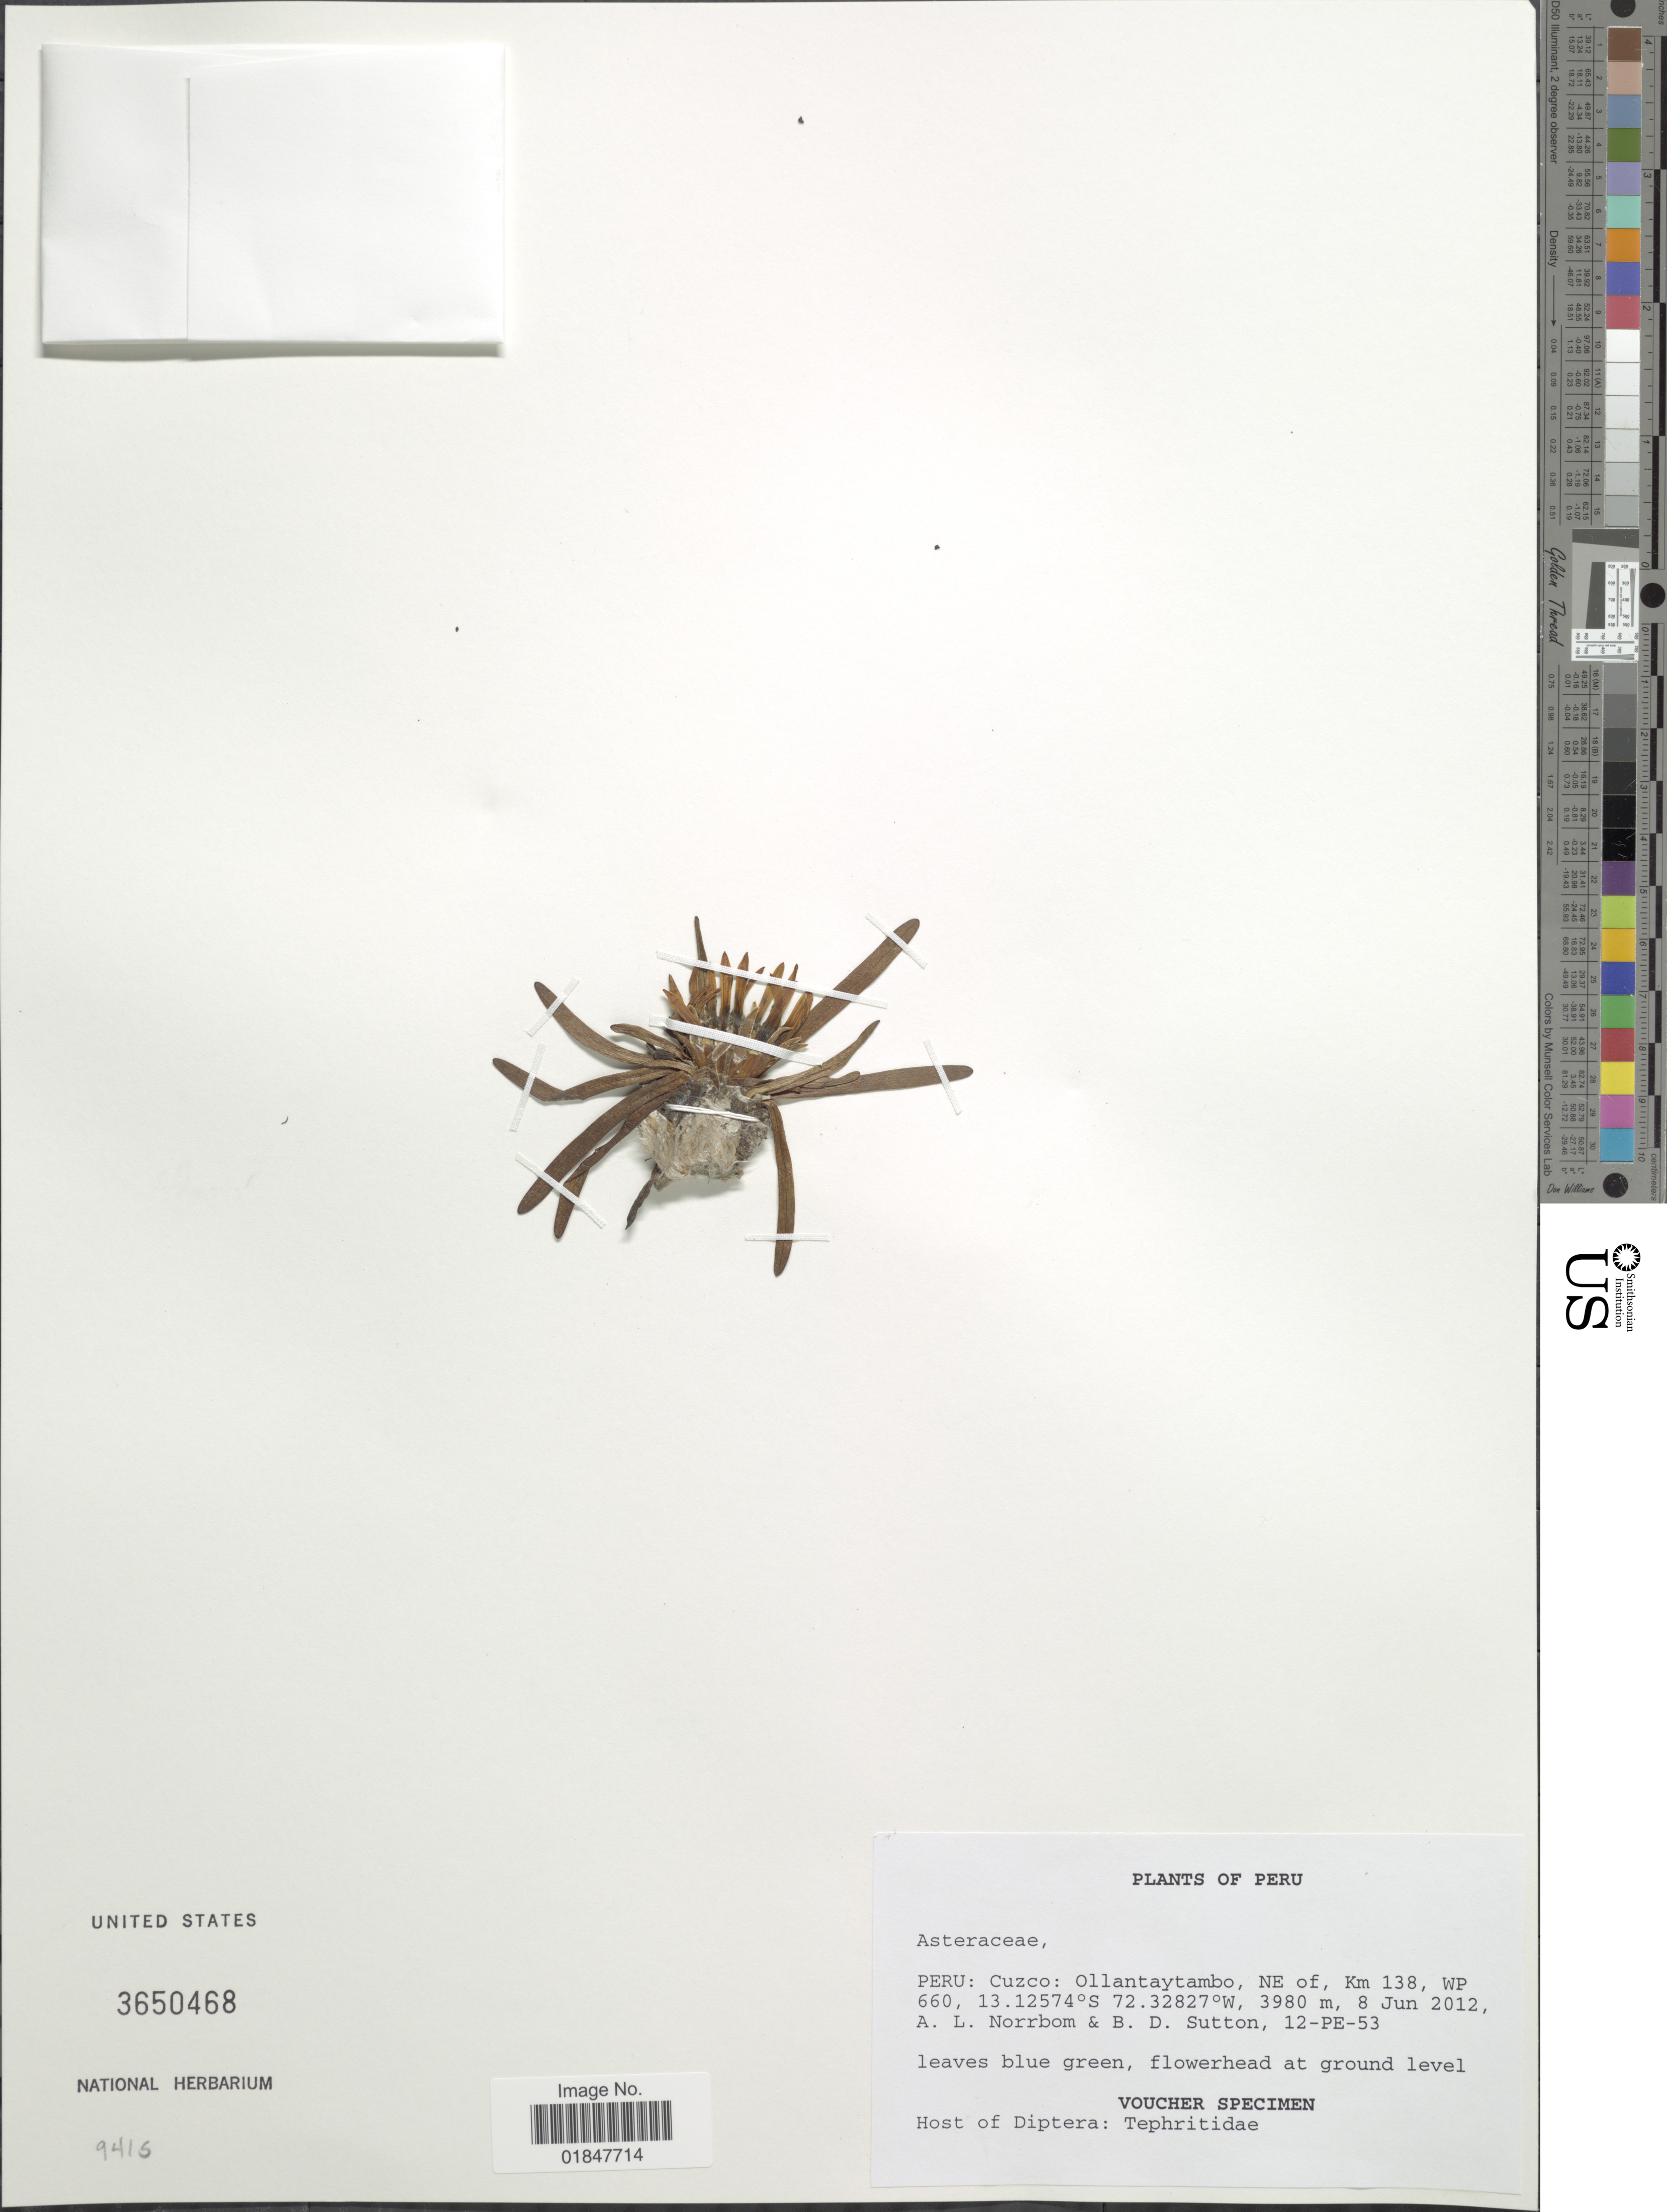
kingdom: Plantae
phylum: Tracheophyta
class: Magnoliopsida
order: Asterales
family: Asteraceae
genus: Werneria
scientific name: Werneria nubigena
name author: Kunth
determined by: Calvo, Joel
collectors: A. L. Norrbom & B. Sutton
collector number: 12-PE-53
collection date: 2012-06-08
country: Peru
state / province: Cusco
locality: Cuzco: Ollantaytambo, NE of, KM 138, WP 660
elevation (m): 3980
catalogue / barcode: US 3650468